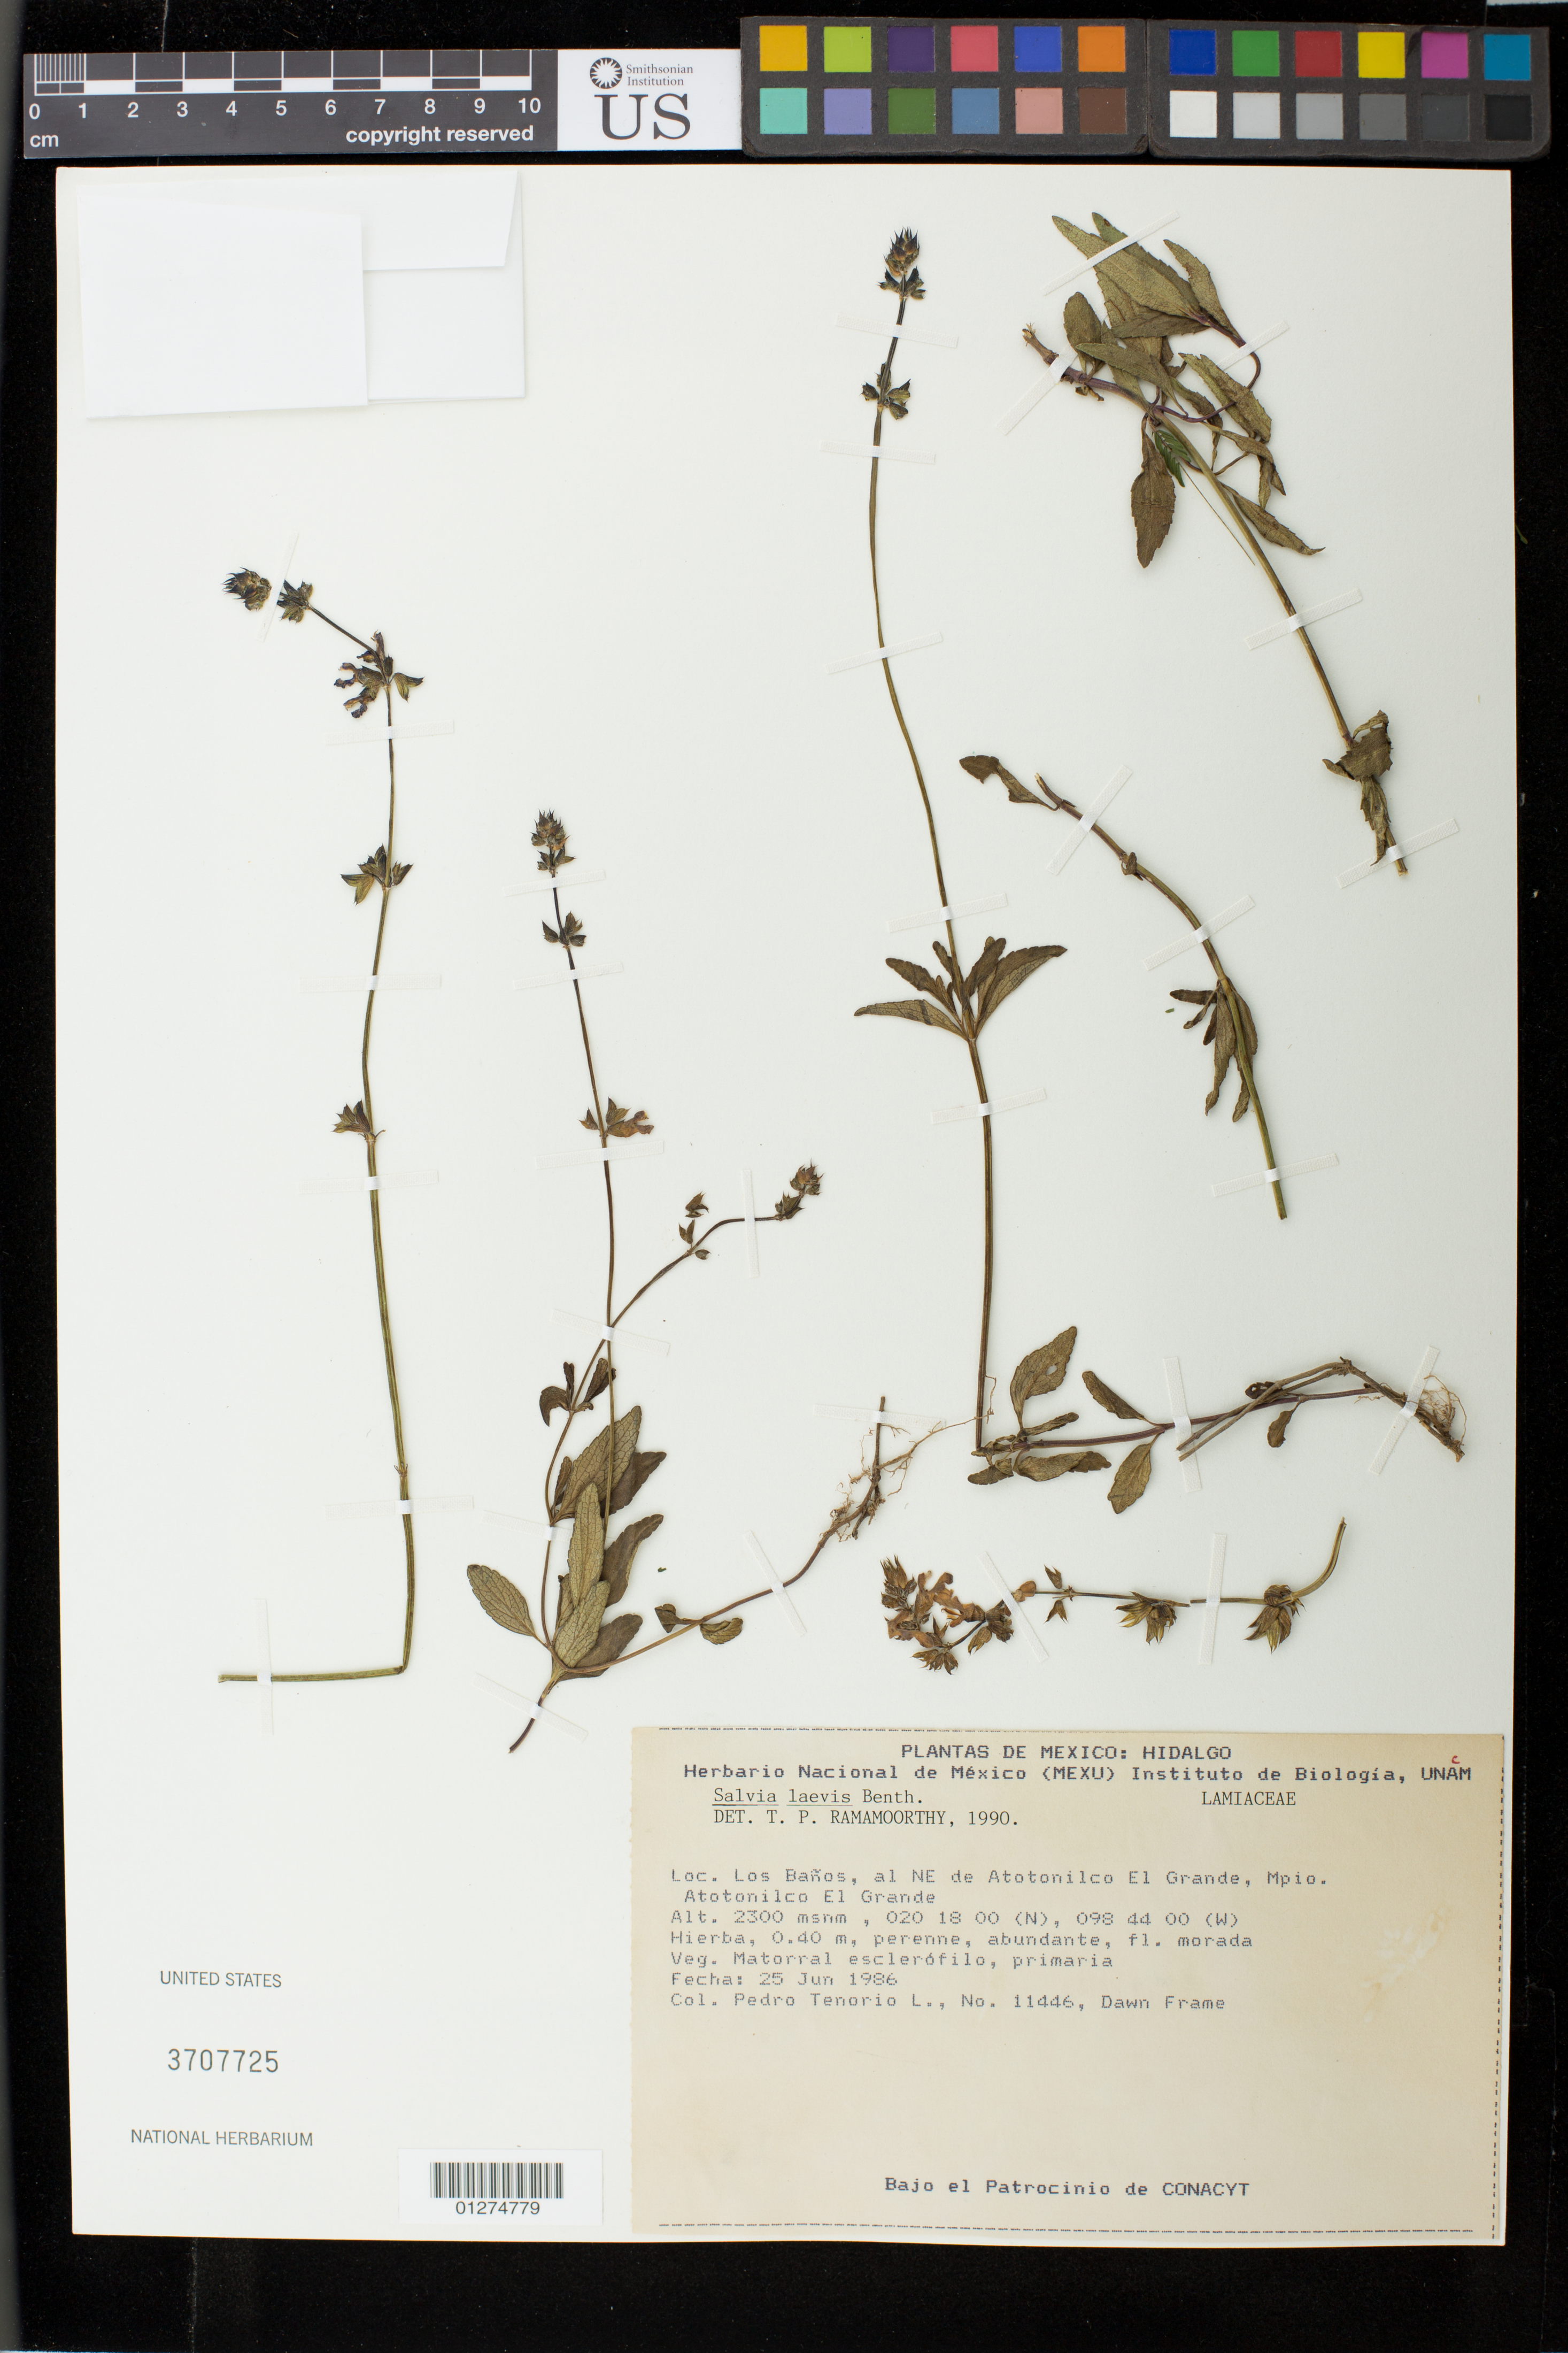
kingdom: Plantae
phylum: Tracheophyta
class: Magnoliopsida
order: Lamiales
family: Lamiaceae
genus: Salvia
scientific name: Salvia laevis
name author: Benth.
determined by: Ramamoorthy, T. P.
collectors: P. Tenorio Lezama & D. Frame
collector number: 11446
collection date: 1986-06-25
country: Mexico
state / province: Hidalgo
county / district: Atotonilco el Grande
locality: Los Baños, al NE de Atotonilco El Grande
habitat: matorral esclerofilo, primaria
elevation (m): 2300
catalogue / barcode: US 3707725